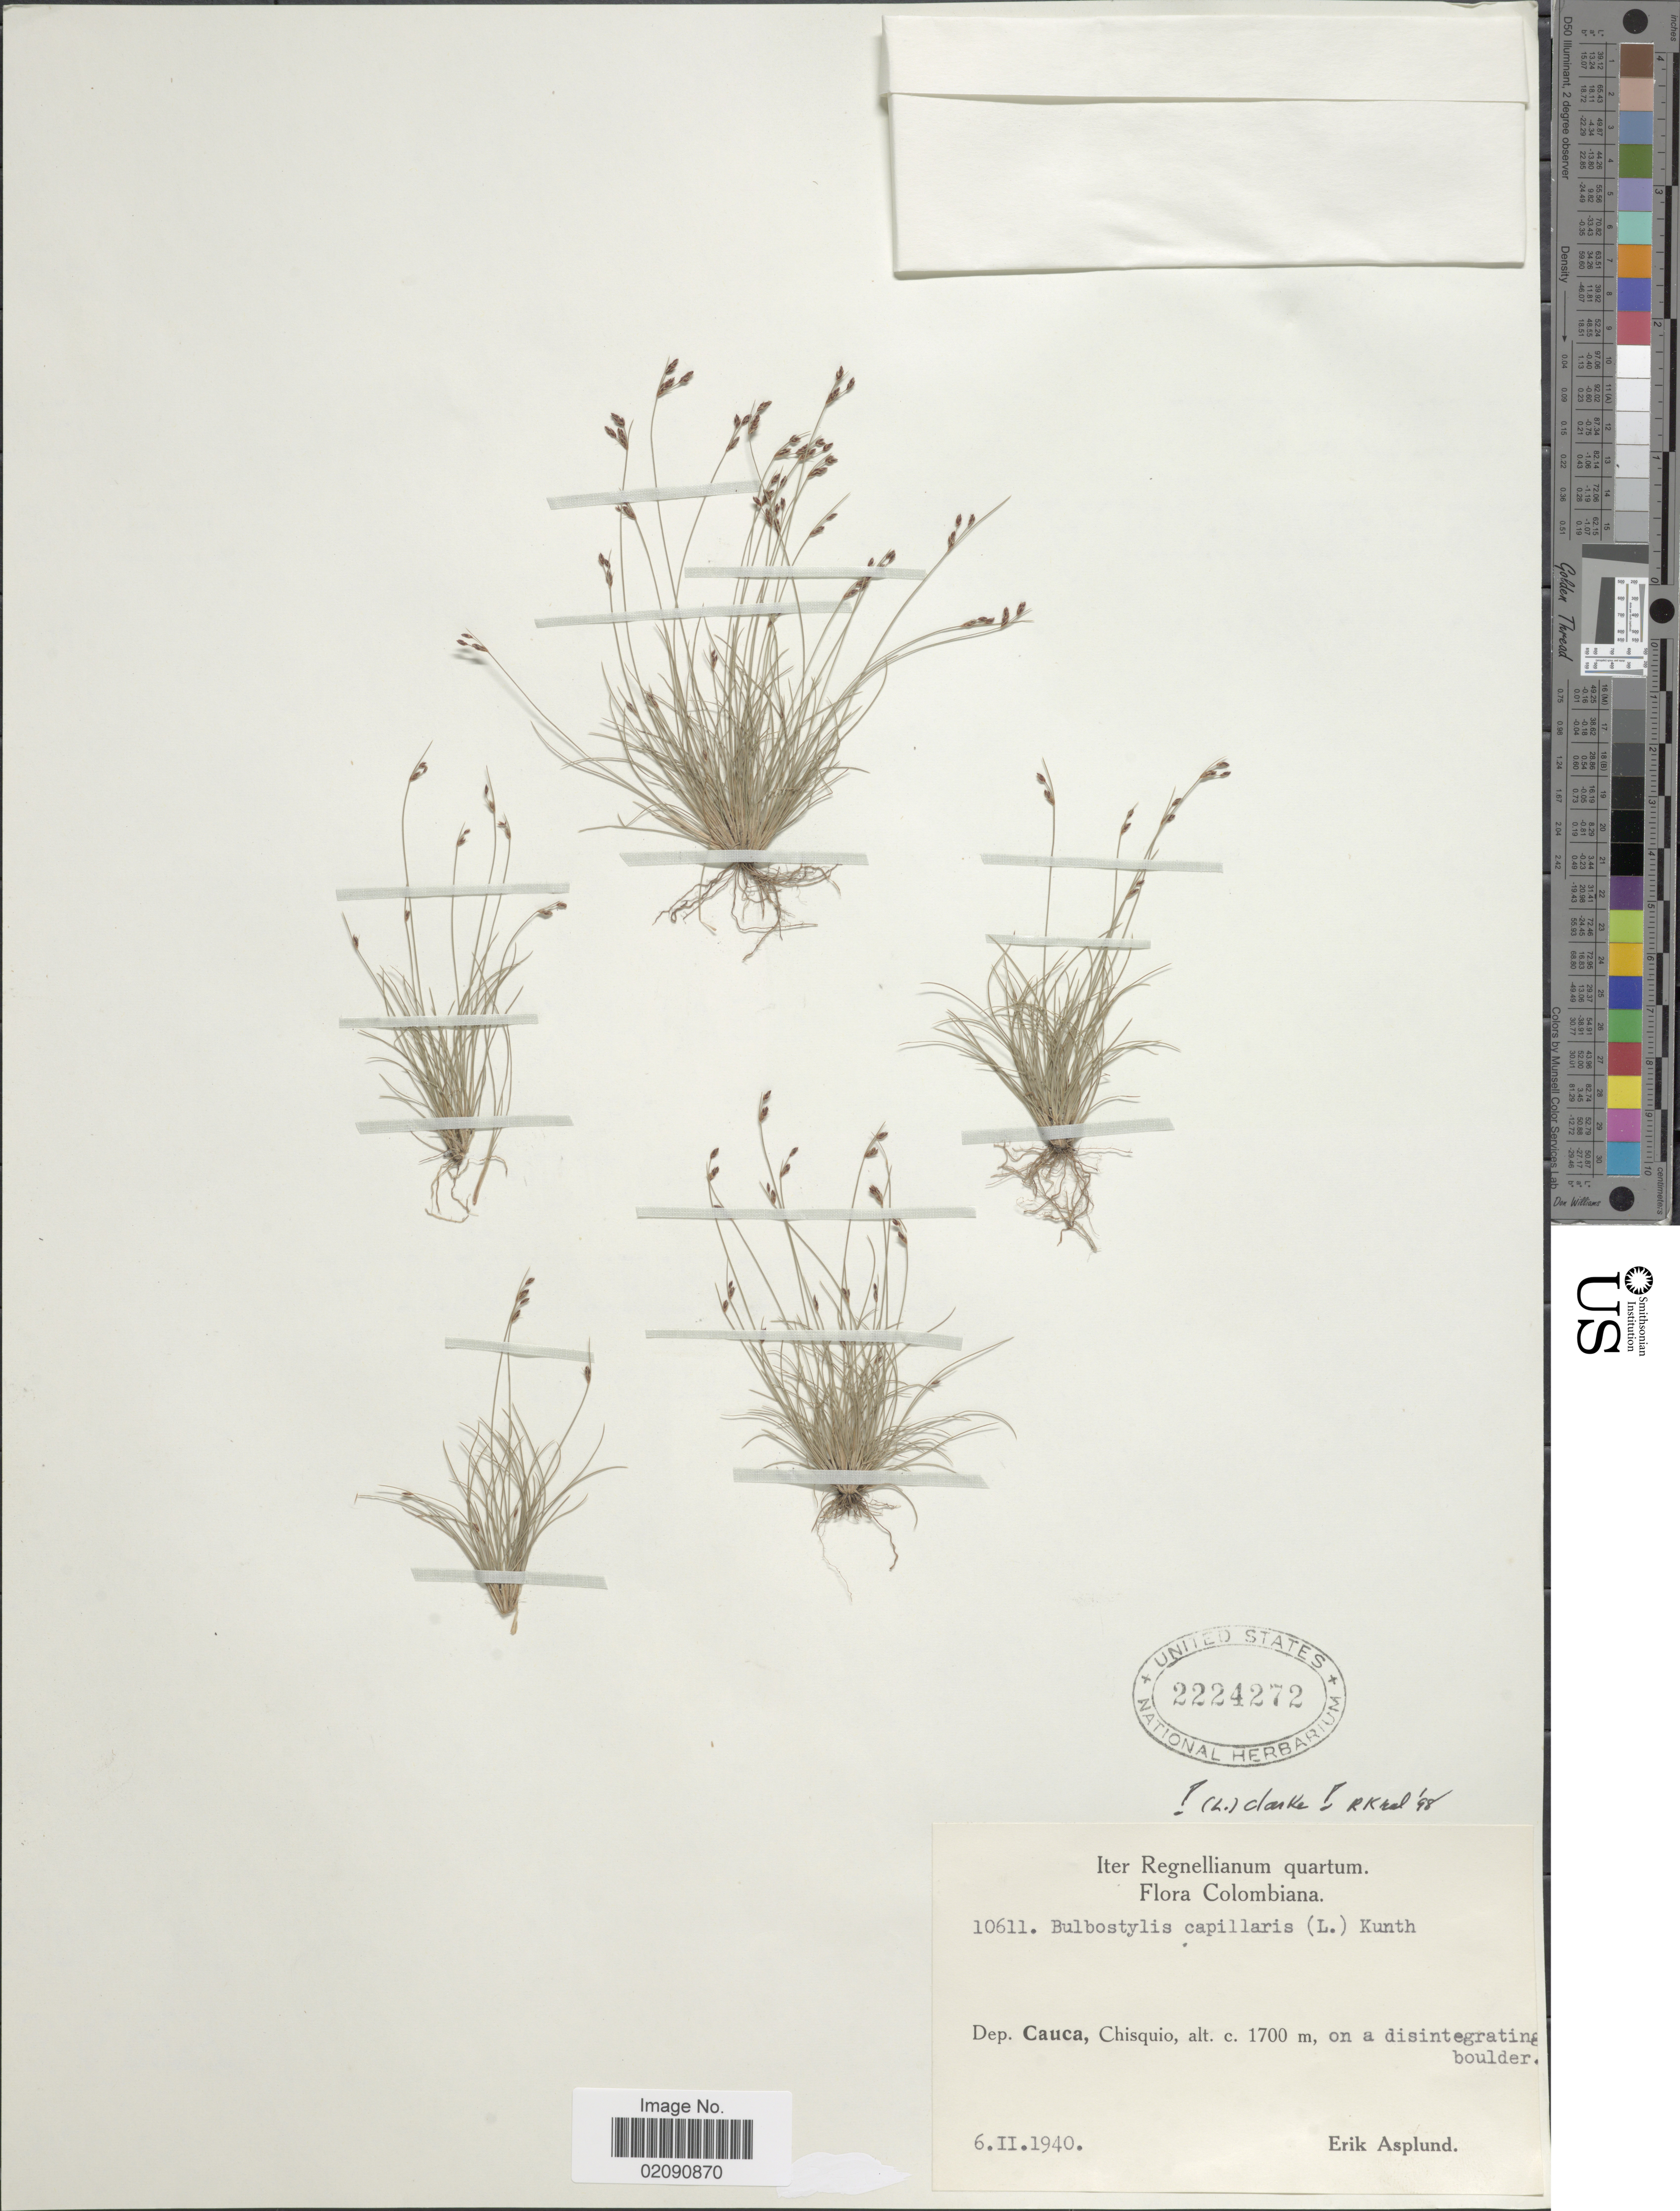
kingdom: Plantae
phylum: Tracheophyta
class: Liliopsida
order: Poales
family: Cyperaceae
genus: Bulbostylis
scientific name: Bulbostylis capillaris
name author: (L.) Kunth ex C.B. Clarke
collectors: E. Asplund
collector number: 10611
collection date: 1940-02-06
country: Colombia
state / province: Cauca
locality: Chisquio, on a disintegrarting boulder, Iter Regnellianum quartum.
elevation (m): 1700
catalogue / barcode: US 2224272